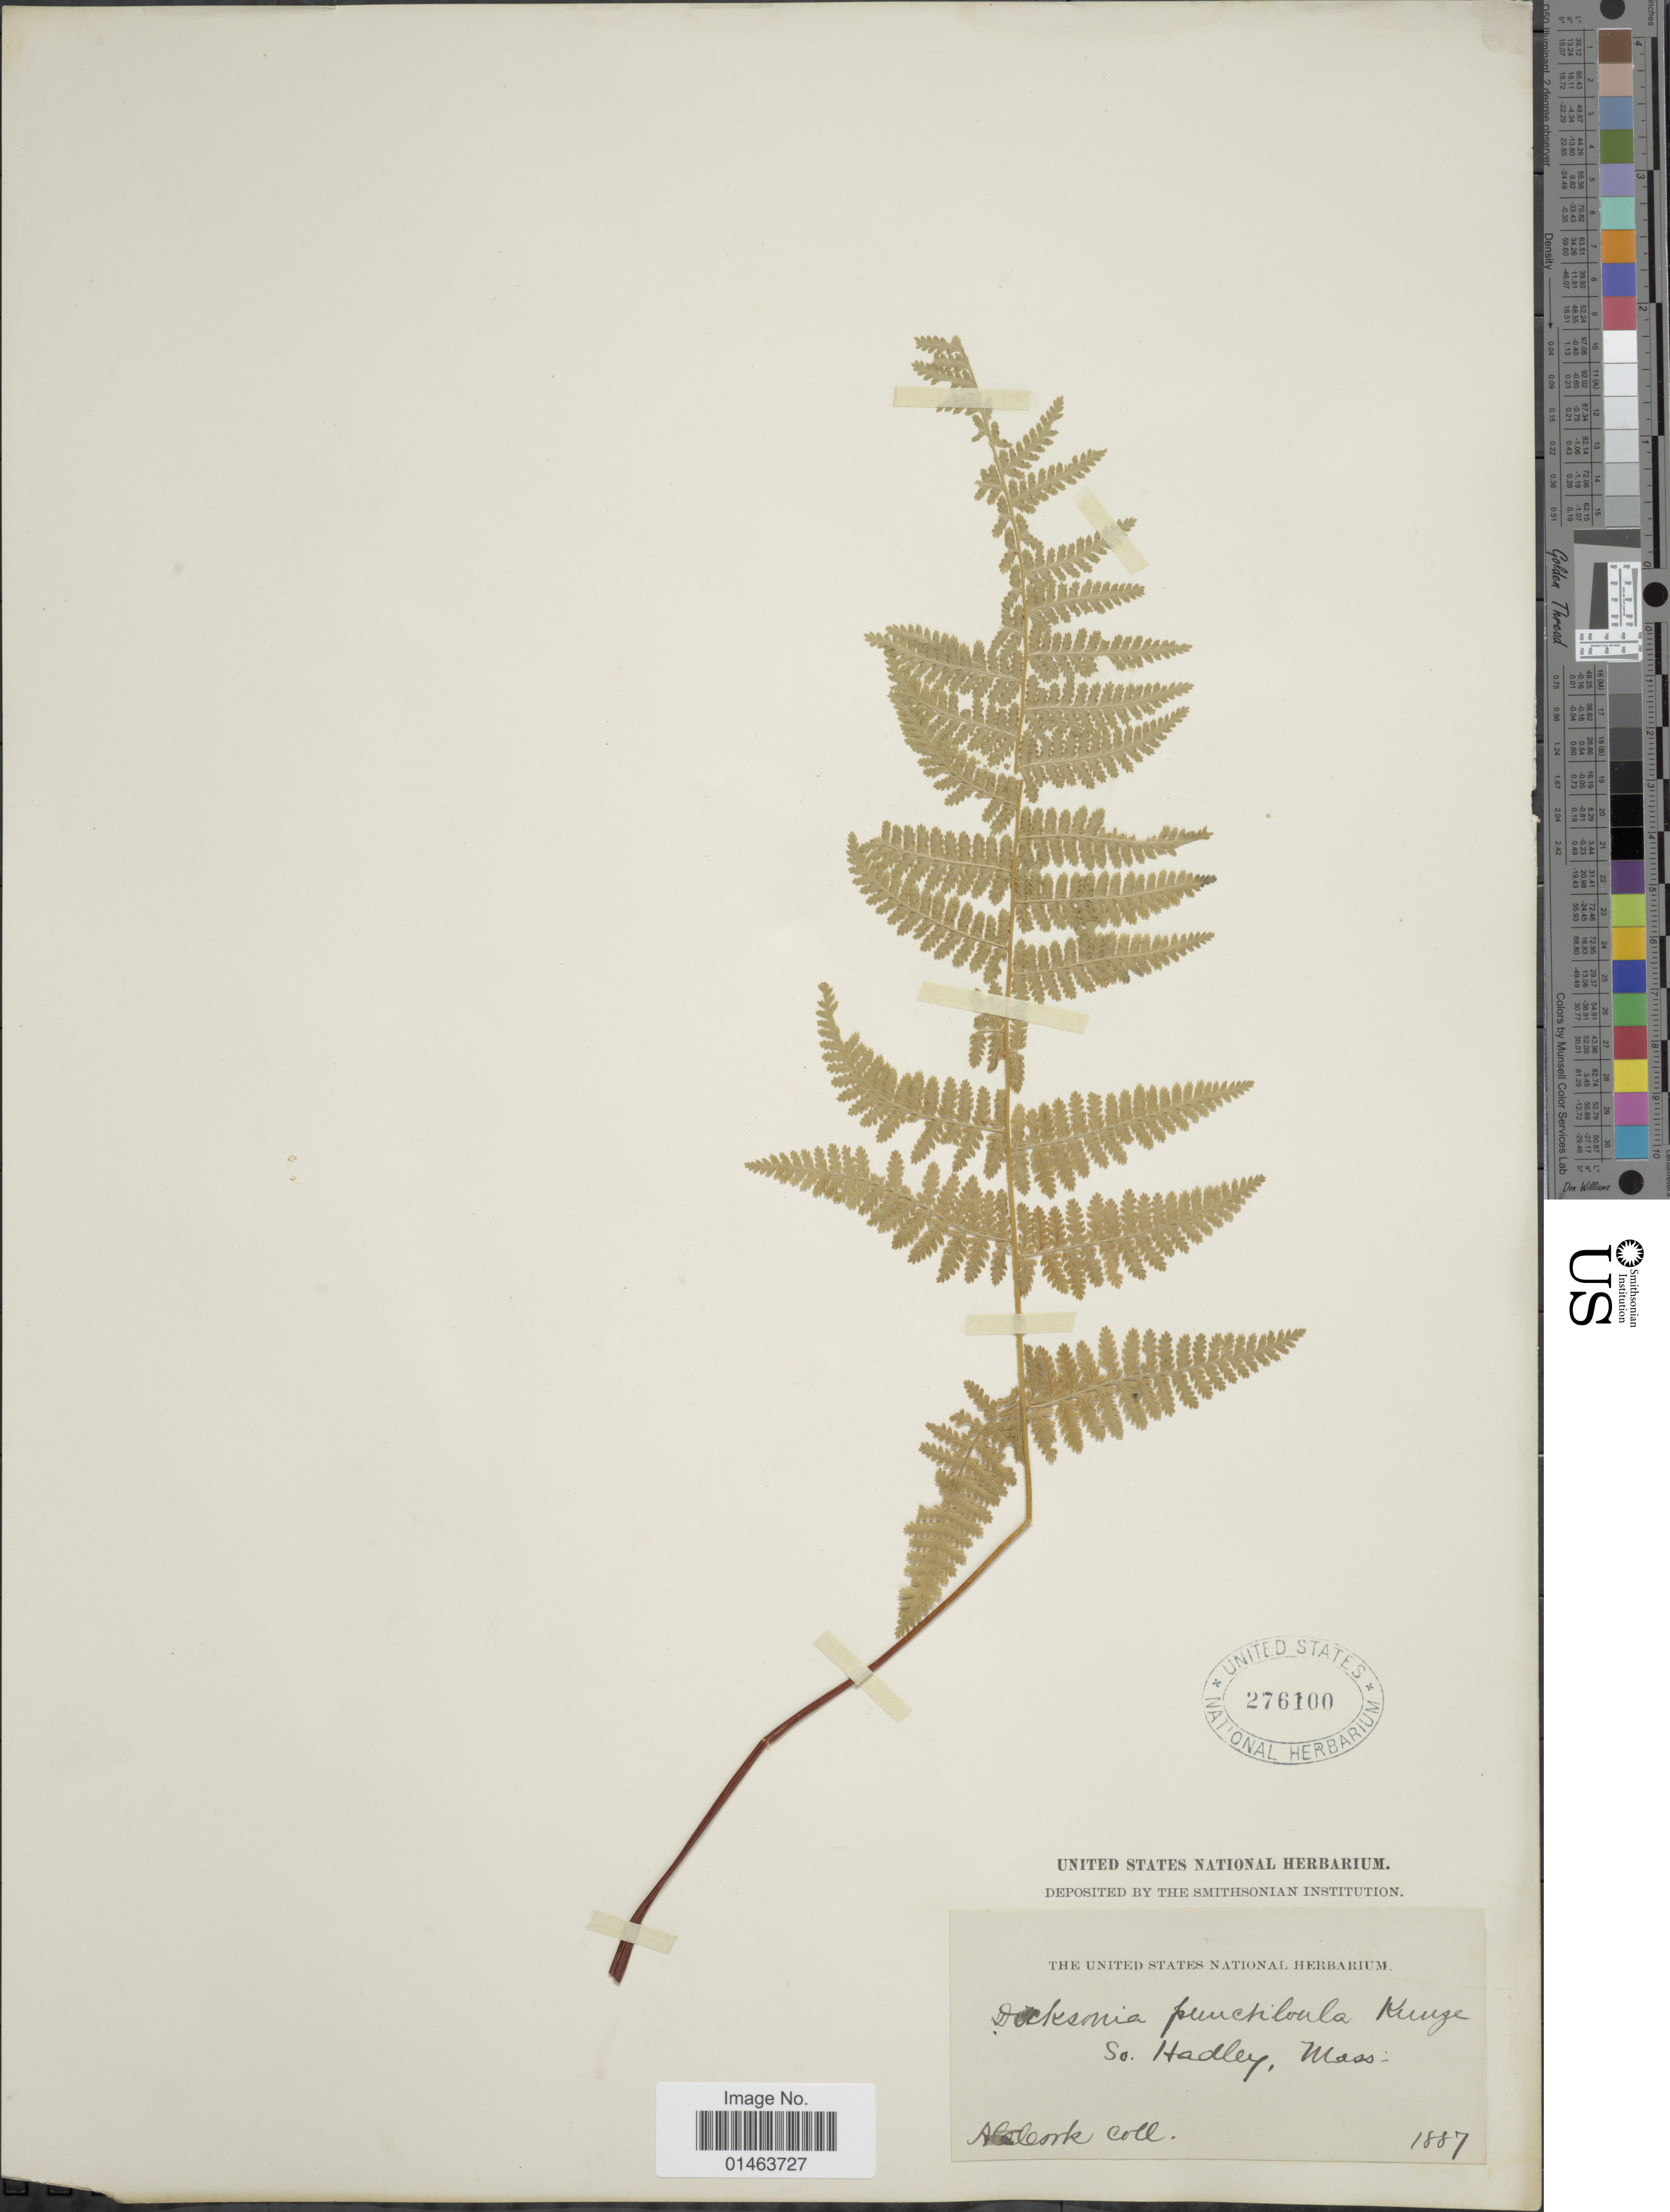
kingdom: Plantae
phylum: Tracheophyta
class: Polypodiopsida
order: Polypodiales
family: Dennstaedtiaceae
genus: Dennstaedtia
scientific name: Dennstaedtia punctilobula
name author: (Michx.) T. Moore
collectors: A. Cook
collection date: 1887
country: United States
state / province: Massachusetts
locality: So. Hadley.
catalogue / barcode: US 276100